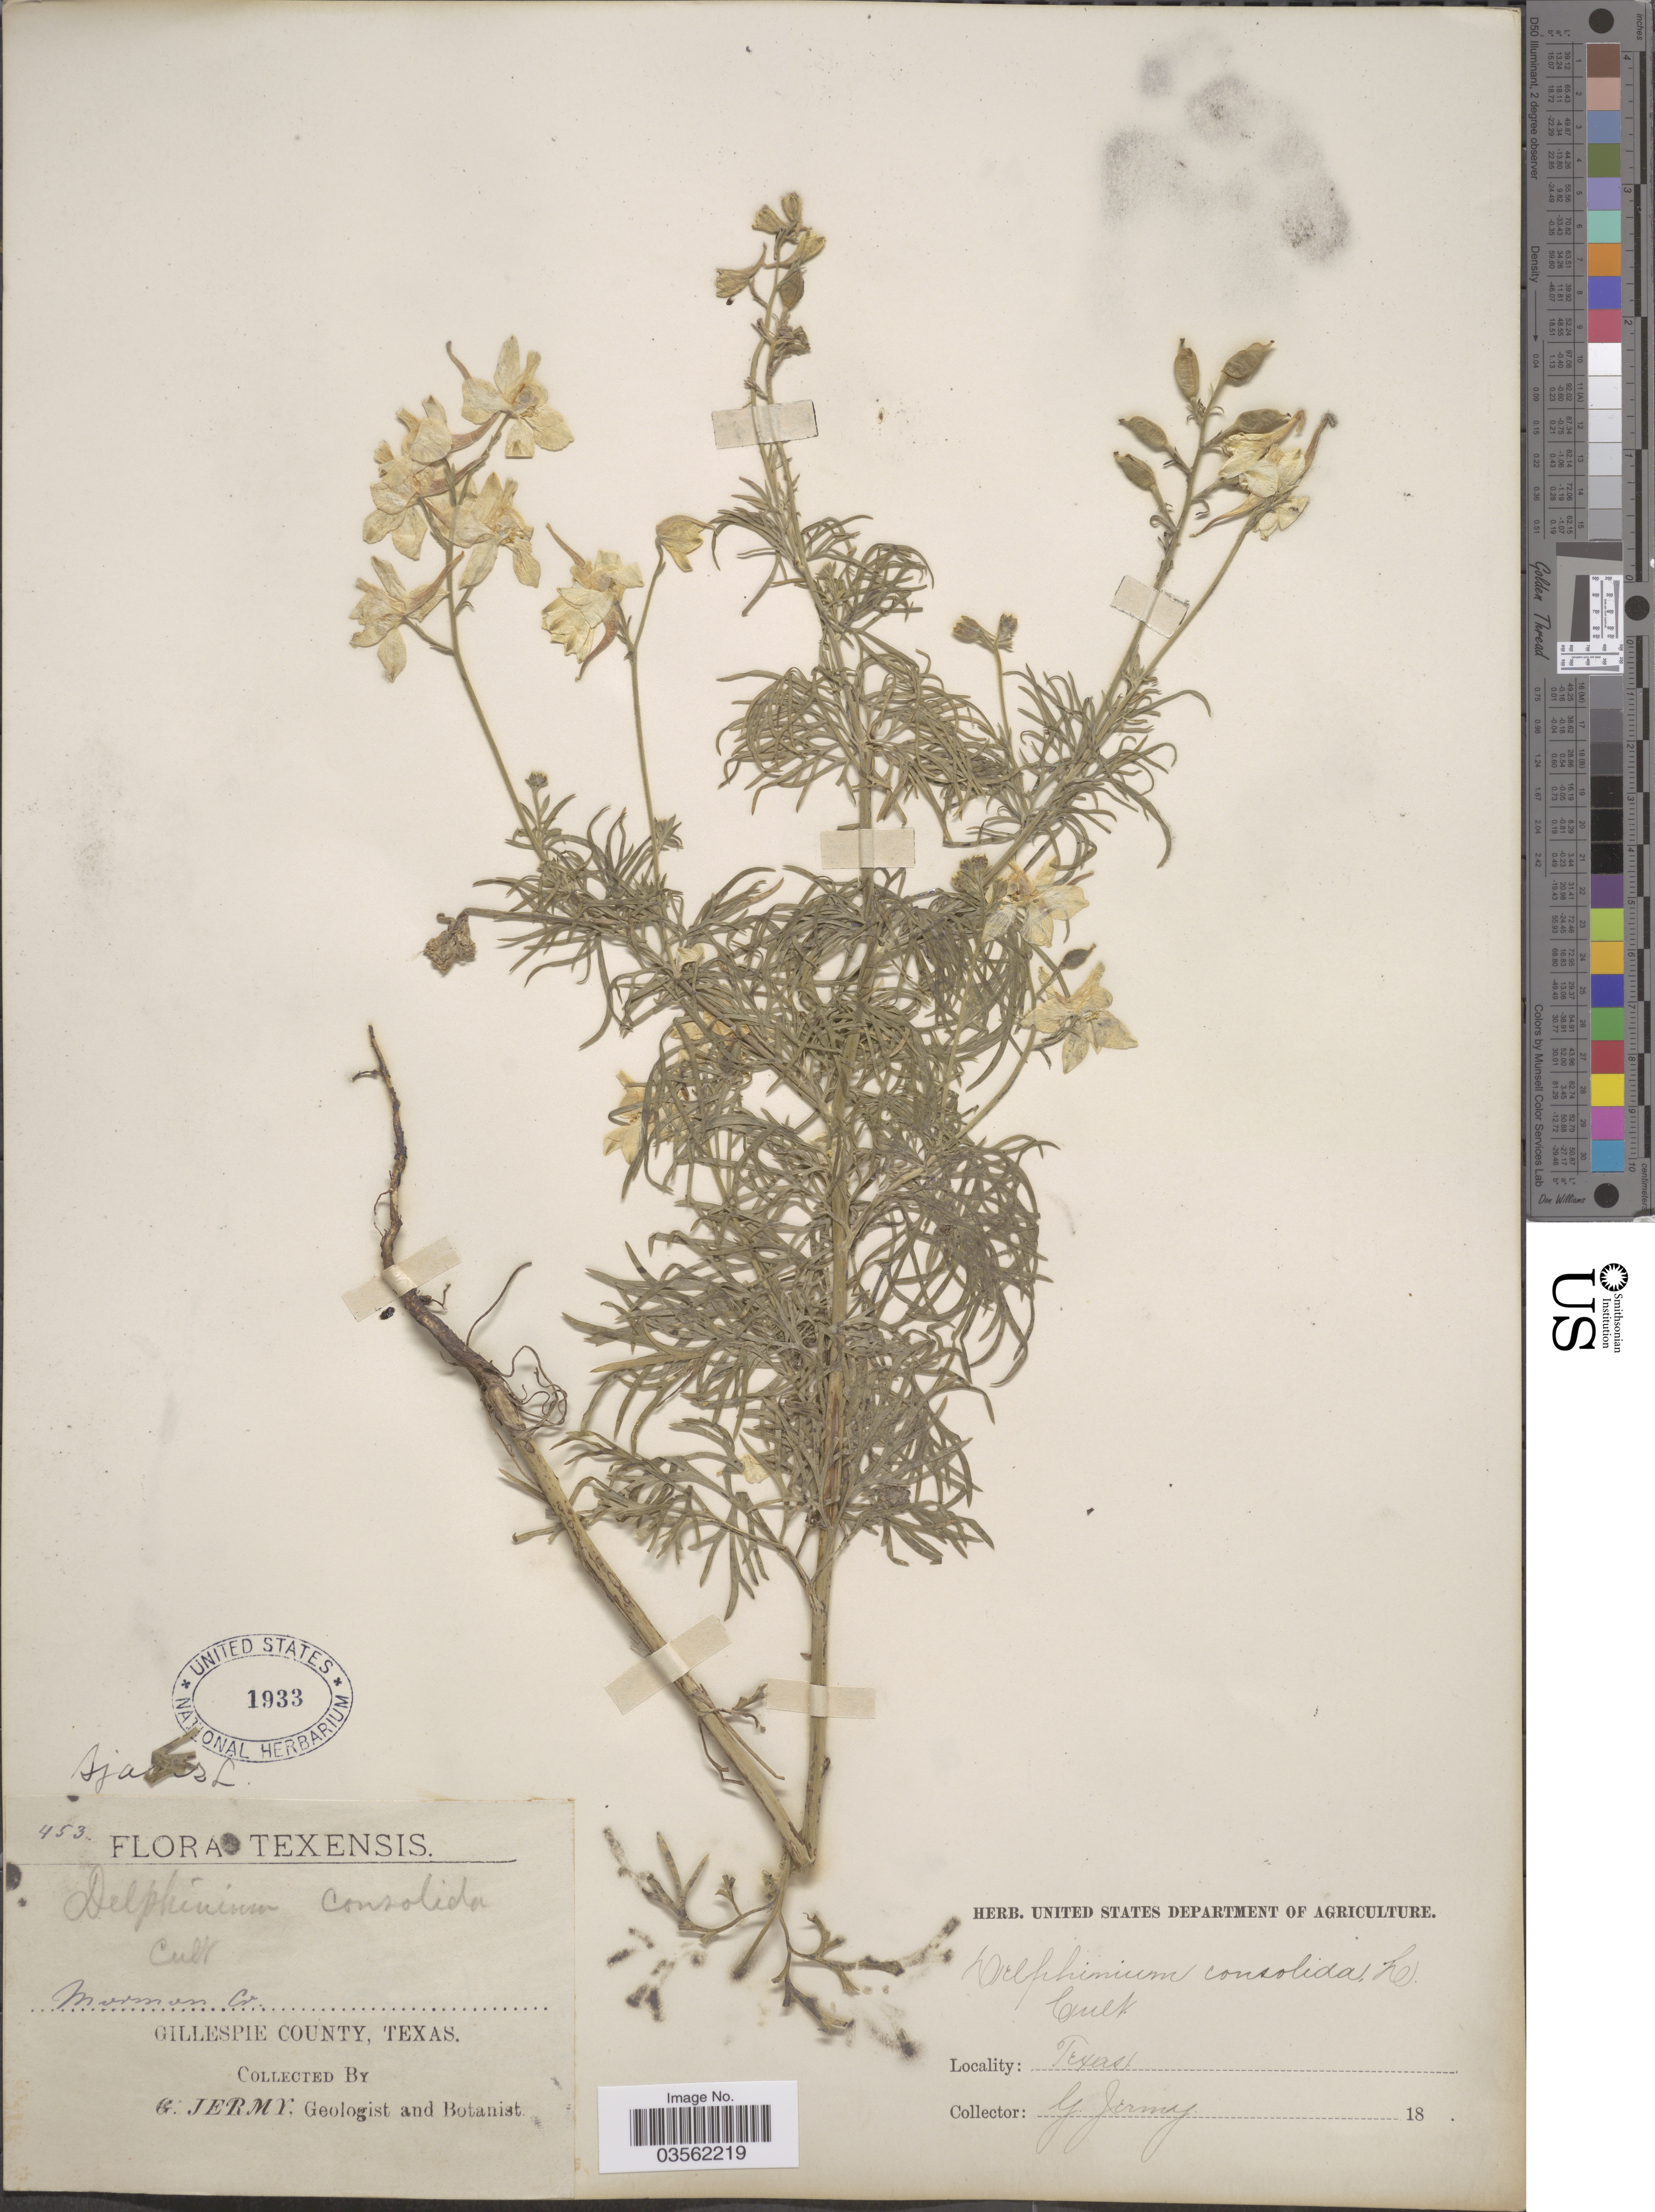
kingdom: Plantae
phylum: Tracheophyta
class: Magnoliopsida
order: Ranunculales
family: Ranunculaceae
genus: Delphinium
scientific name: Delphinium ajacis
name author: L.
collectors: G. Jermy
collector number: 453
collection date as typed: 18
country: United States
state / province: Texas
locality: Mormon Co. Gillespie County.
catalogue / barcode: US 1933